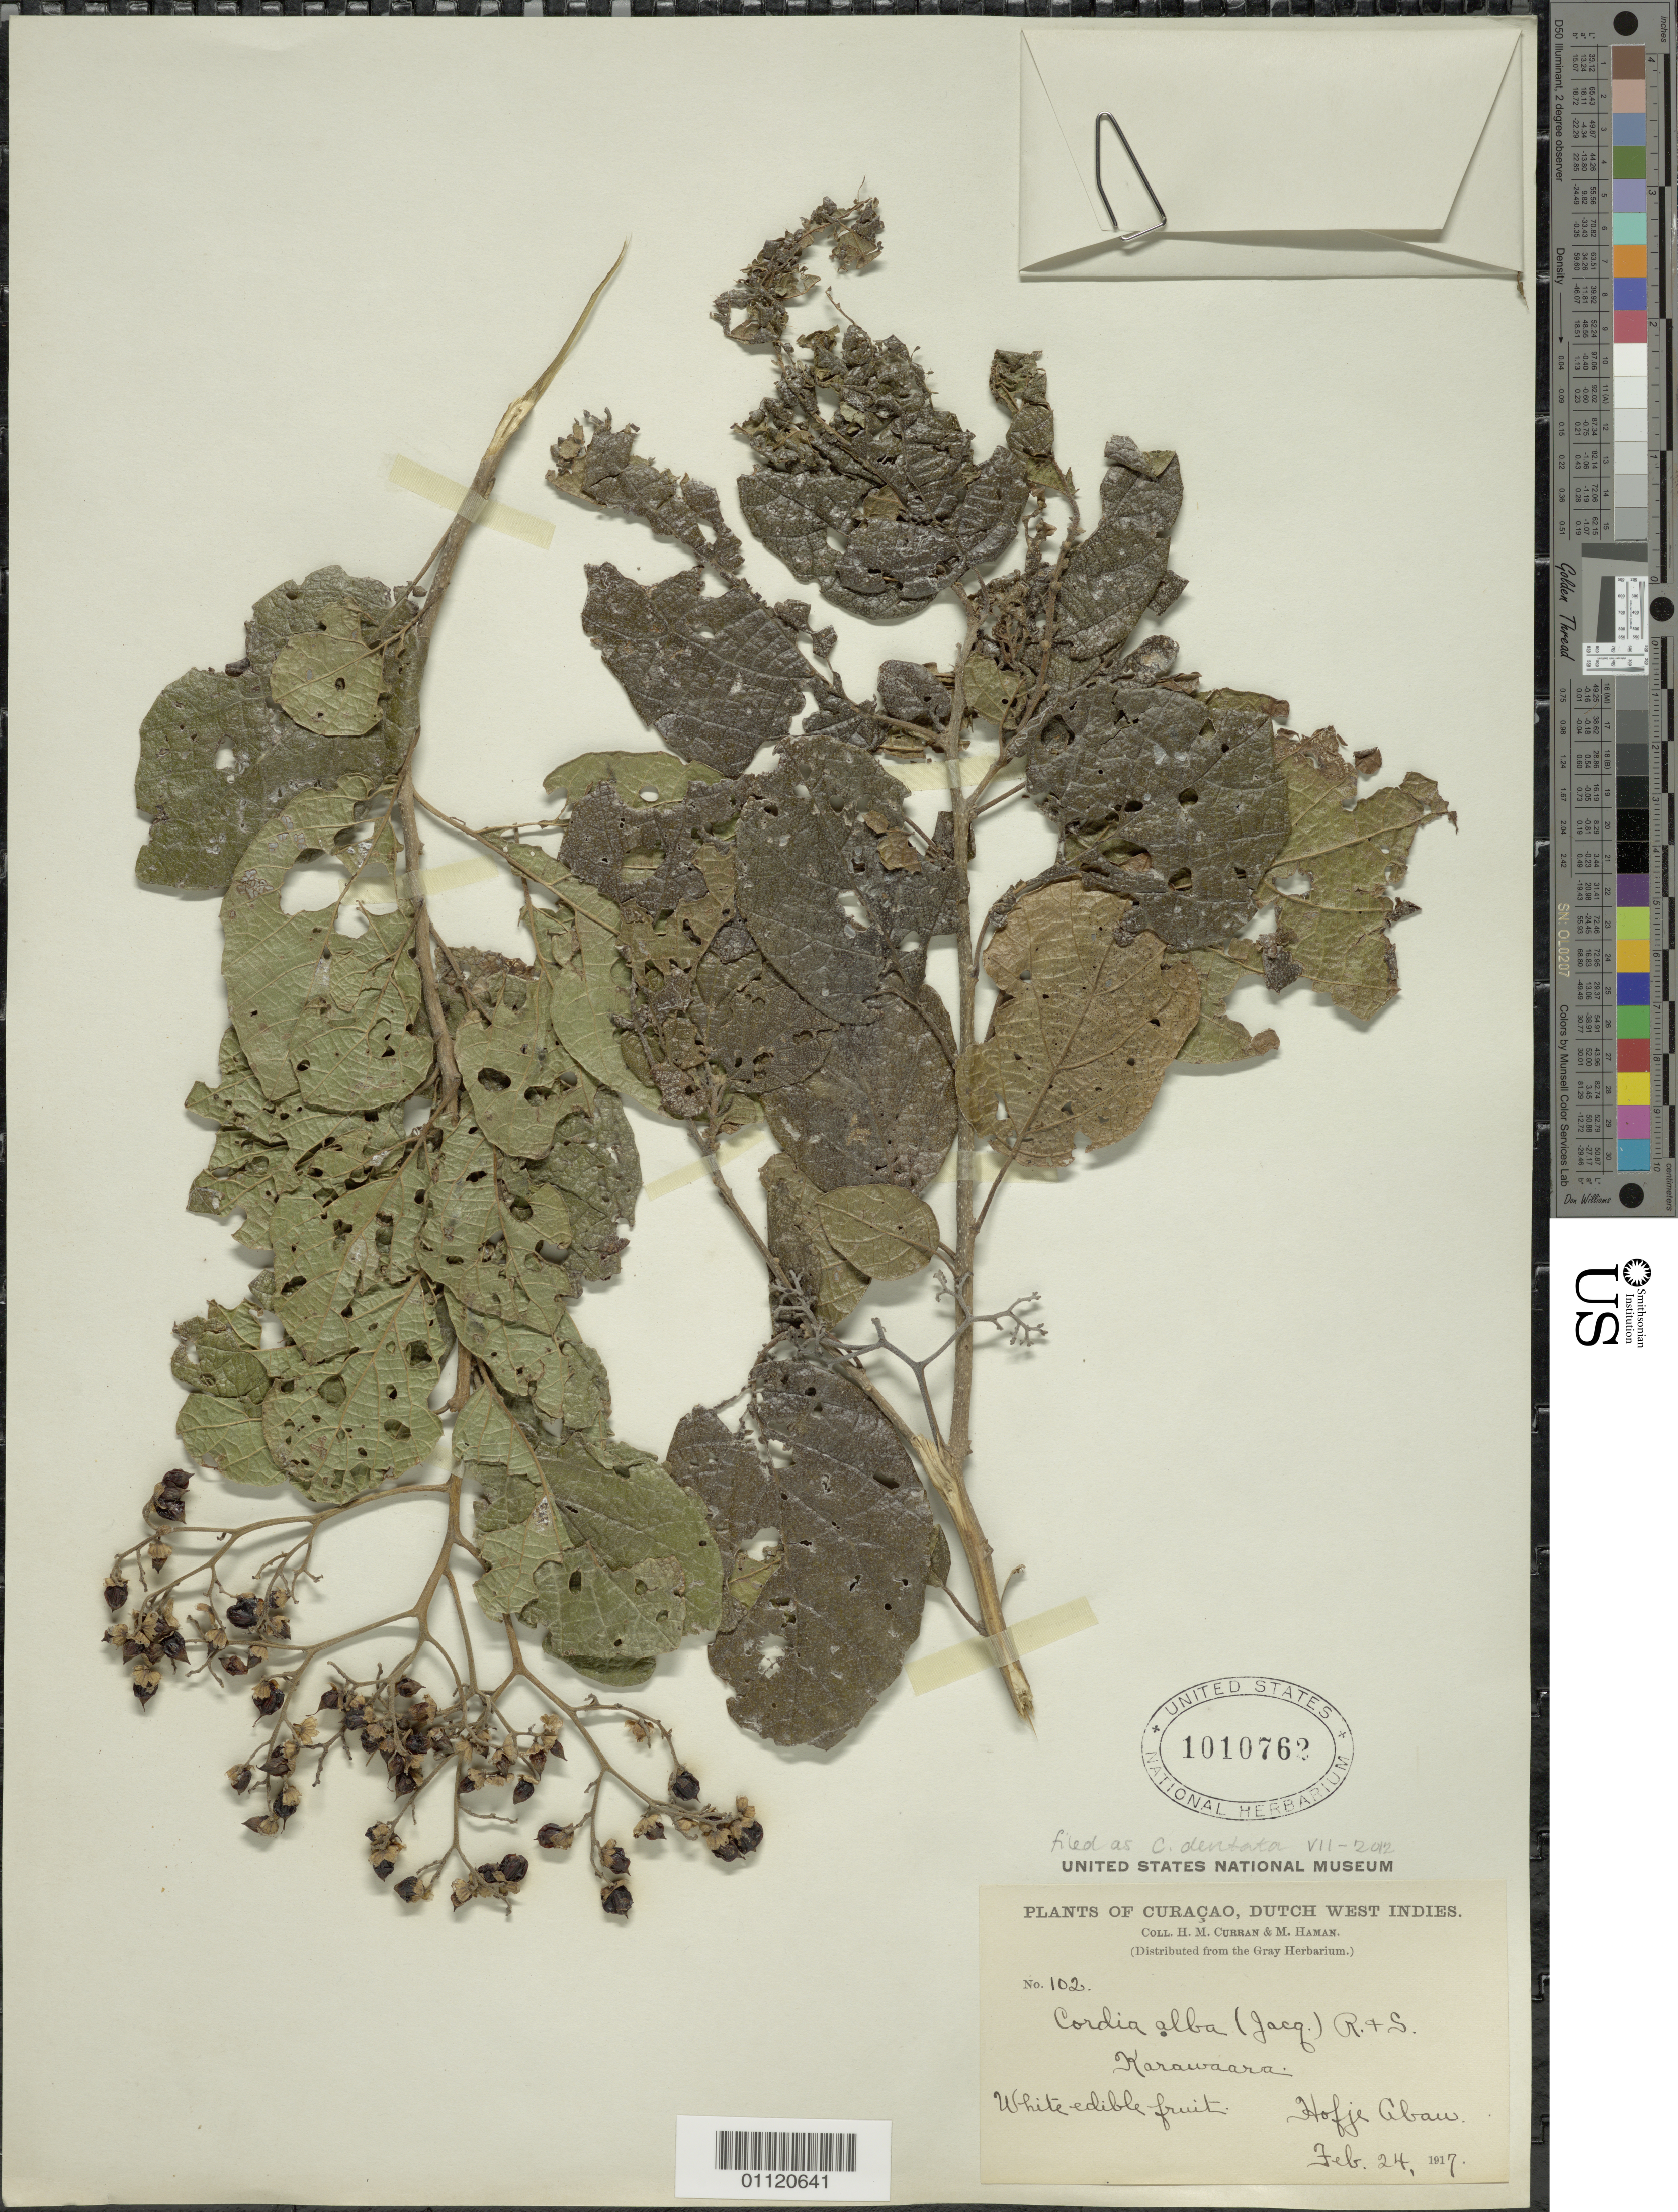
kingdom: Plantae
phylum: Tracheophyta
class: Magnoliopsida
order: Boraginales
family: Cordiaceae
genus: Cordia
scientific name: Cordia dentata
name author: Poir.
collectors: H. M. Curran & M. Haman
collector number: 102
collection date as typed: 24 Feb 1917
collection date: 1917-02-24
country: Curaçao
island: Curaçao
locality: Hofje Abau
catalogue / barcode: US 1010762